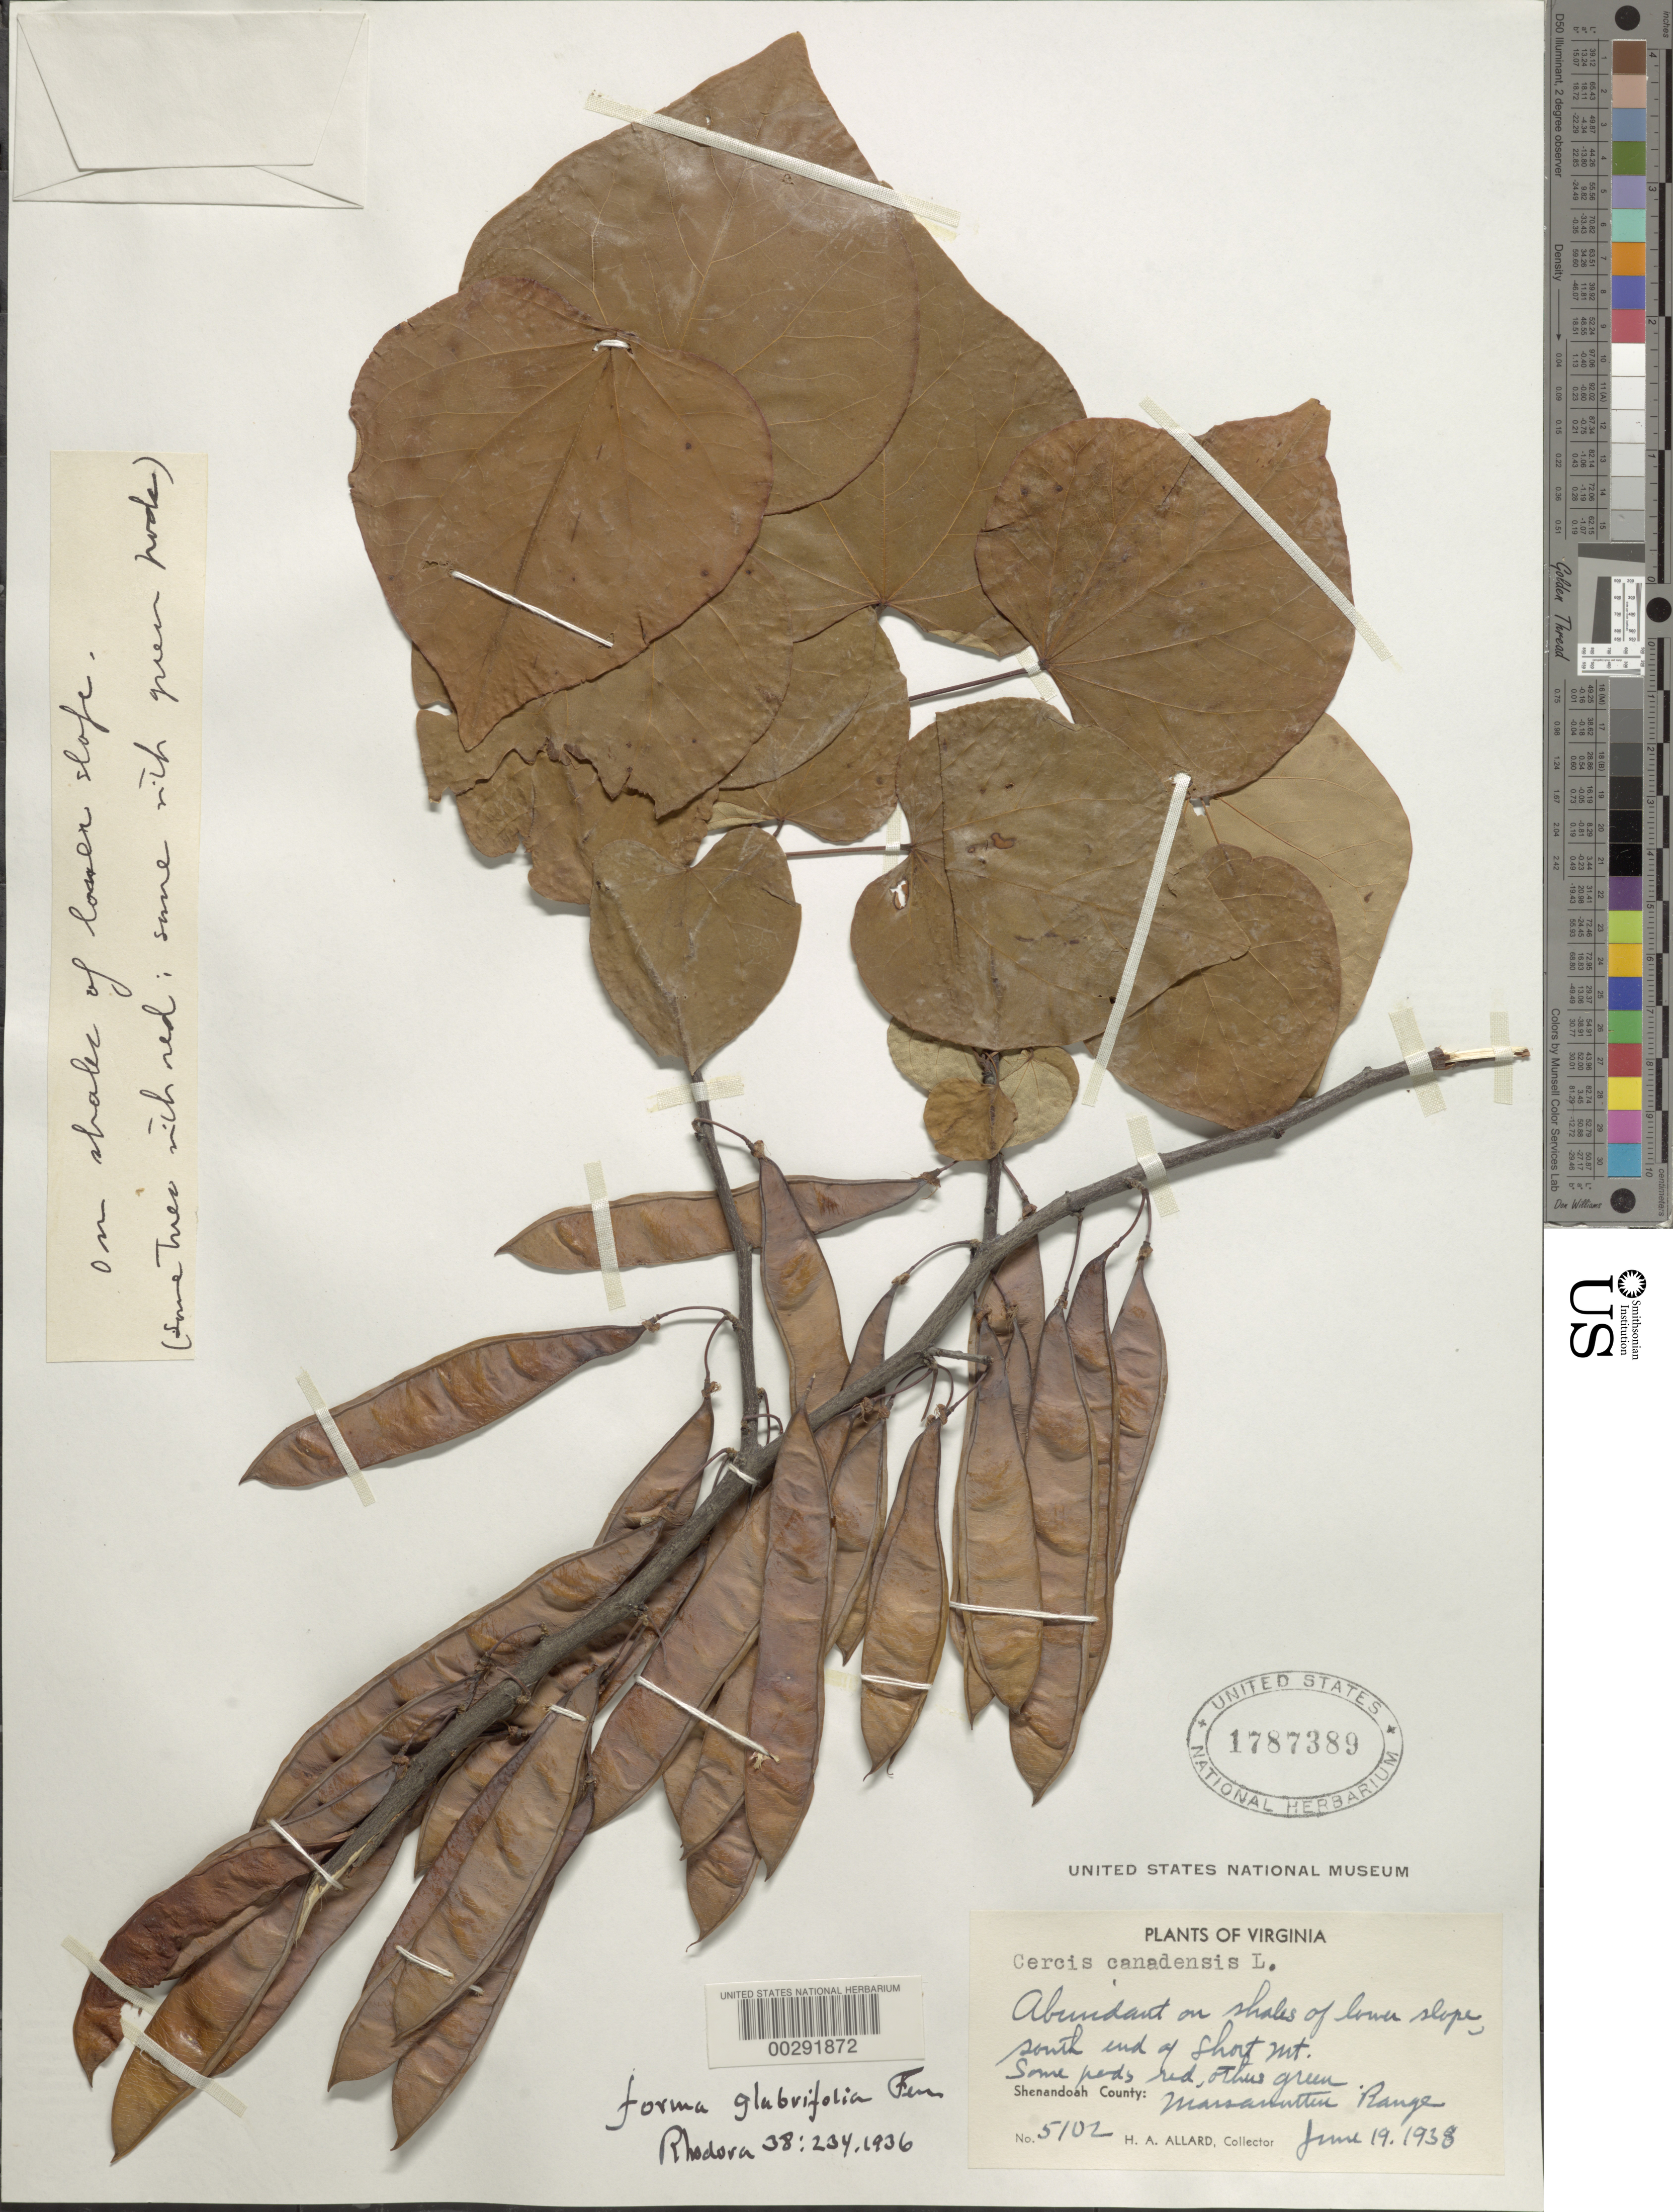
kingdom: Plantae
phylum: Tracheophyta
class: Magnoliopsida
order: Fabales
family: Fabaceae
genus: Cercis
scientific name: Cercis canadensis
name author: L.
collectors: H. A. Allard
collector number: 5102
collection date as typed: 19 Jun 1938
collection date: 1938-06-19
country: United States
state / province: Virginia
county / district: Shenandoah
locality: S end of short mt; massanutten range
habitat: On shales of lower slope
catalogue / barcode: US 1787389